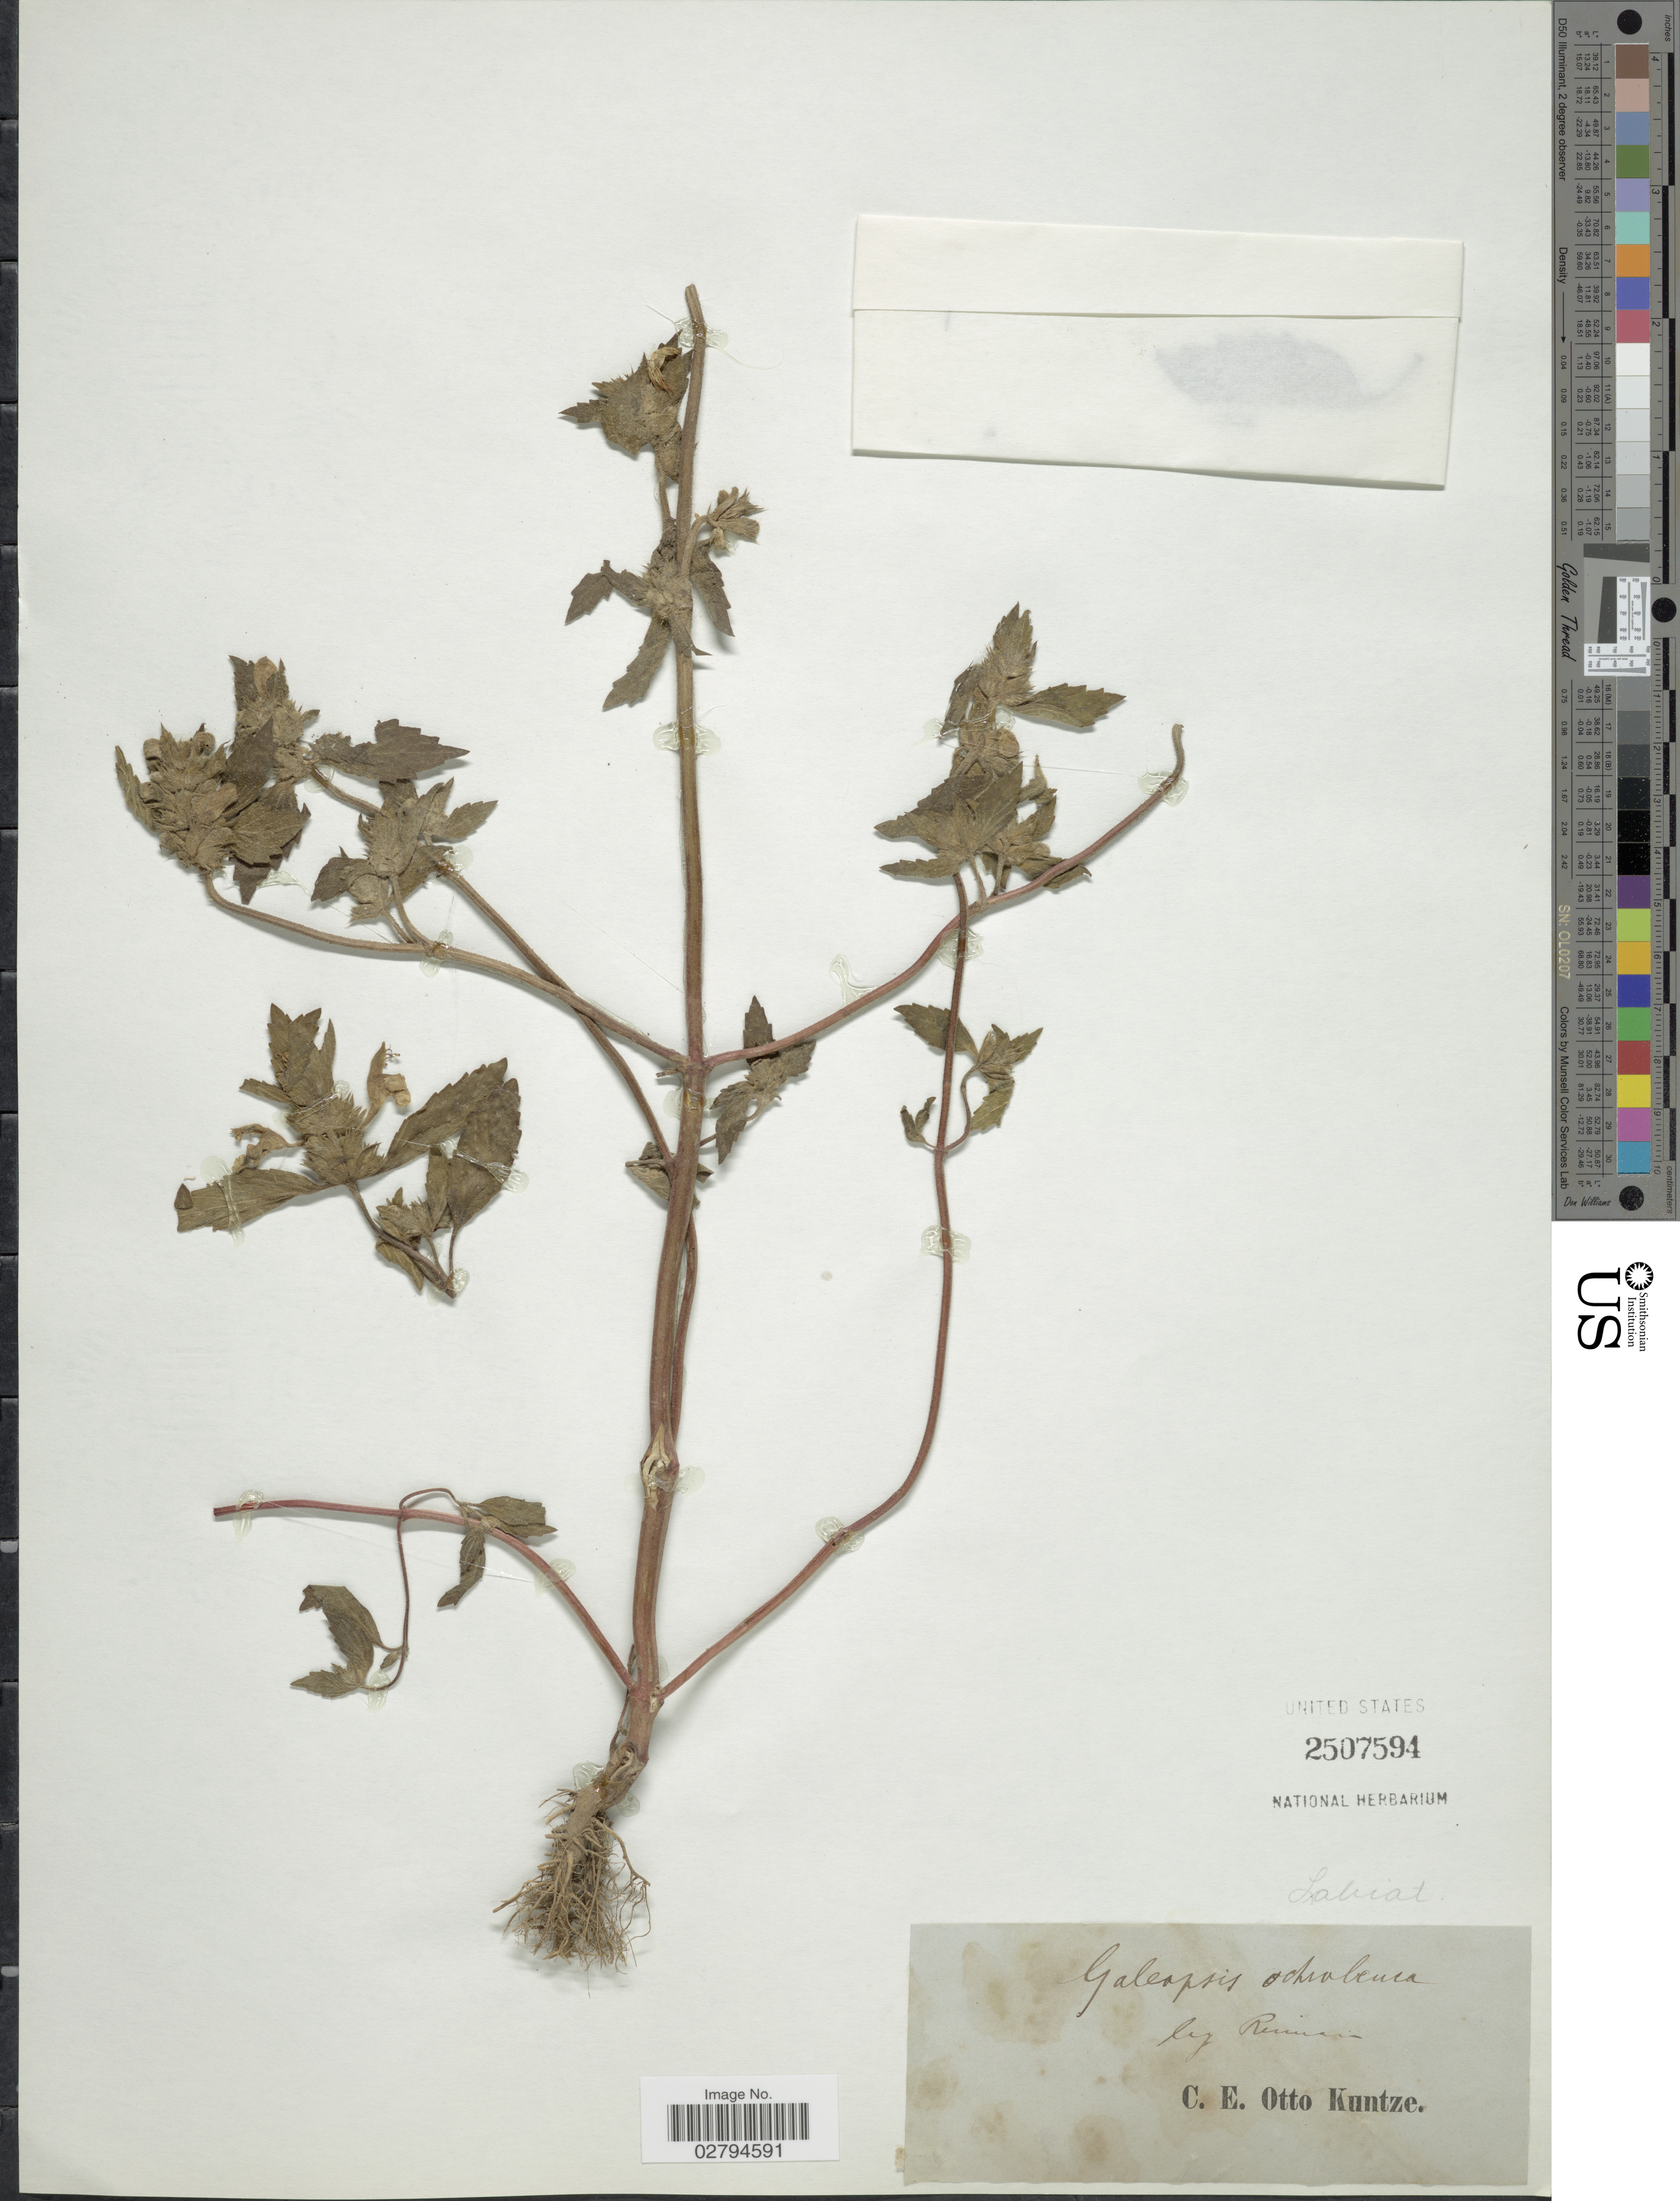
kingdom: Plantae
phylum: Tracheophyta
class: Magnoliopsida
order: Lamiales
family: Lamiaceae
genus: Galeopsis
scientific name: Galeopsis ochroleuca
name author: Lam.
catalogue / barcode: US 2507594